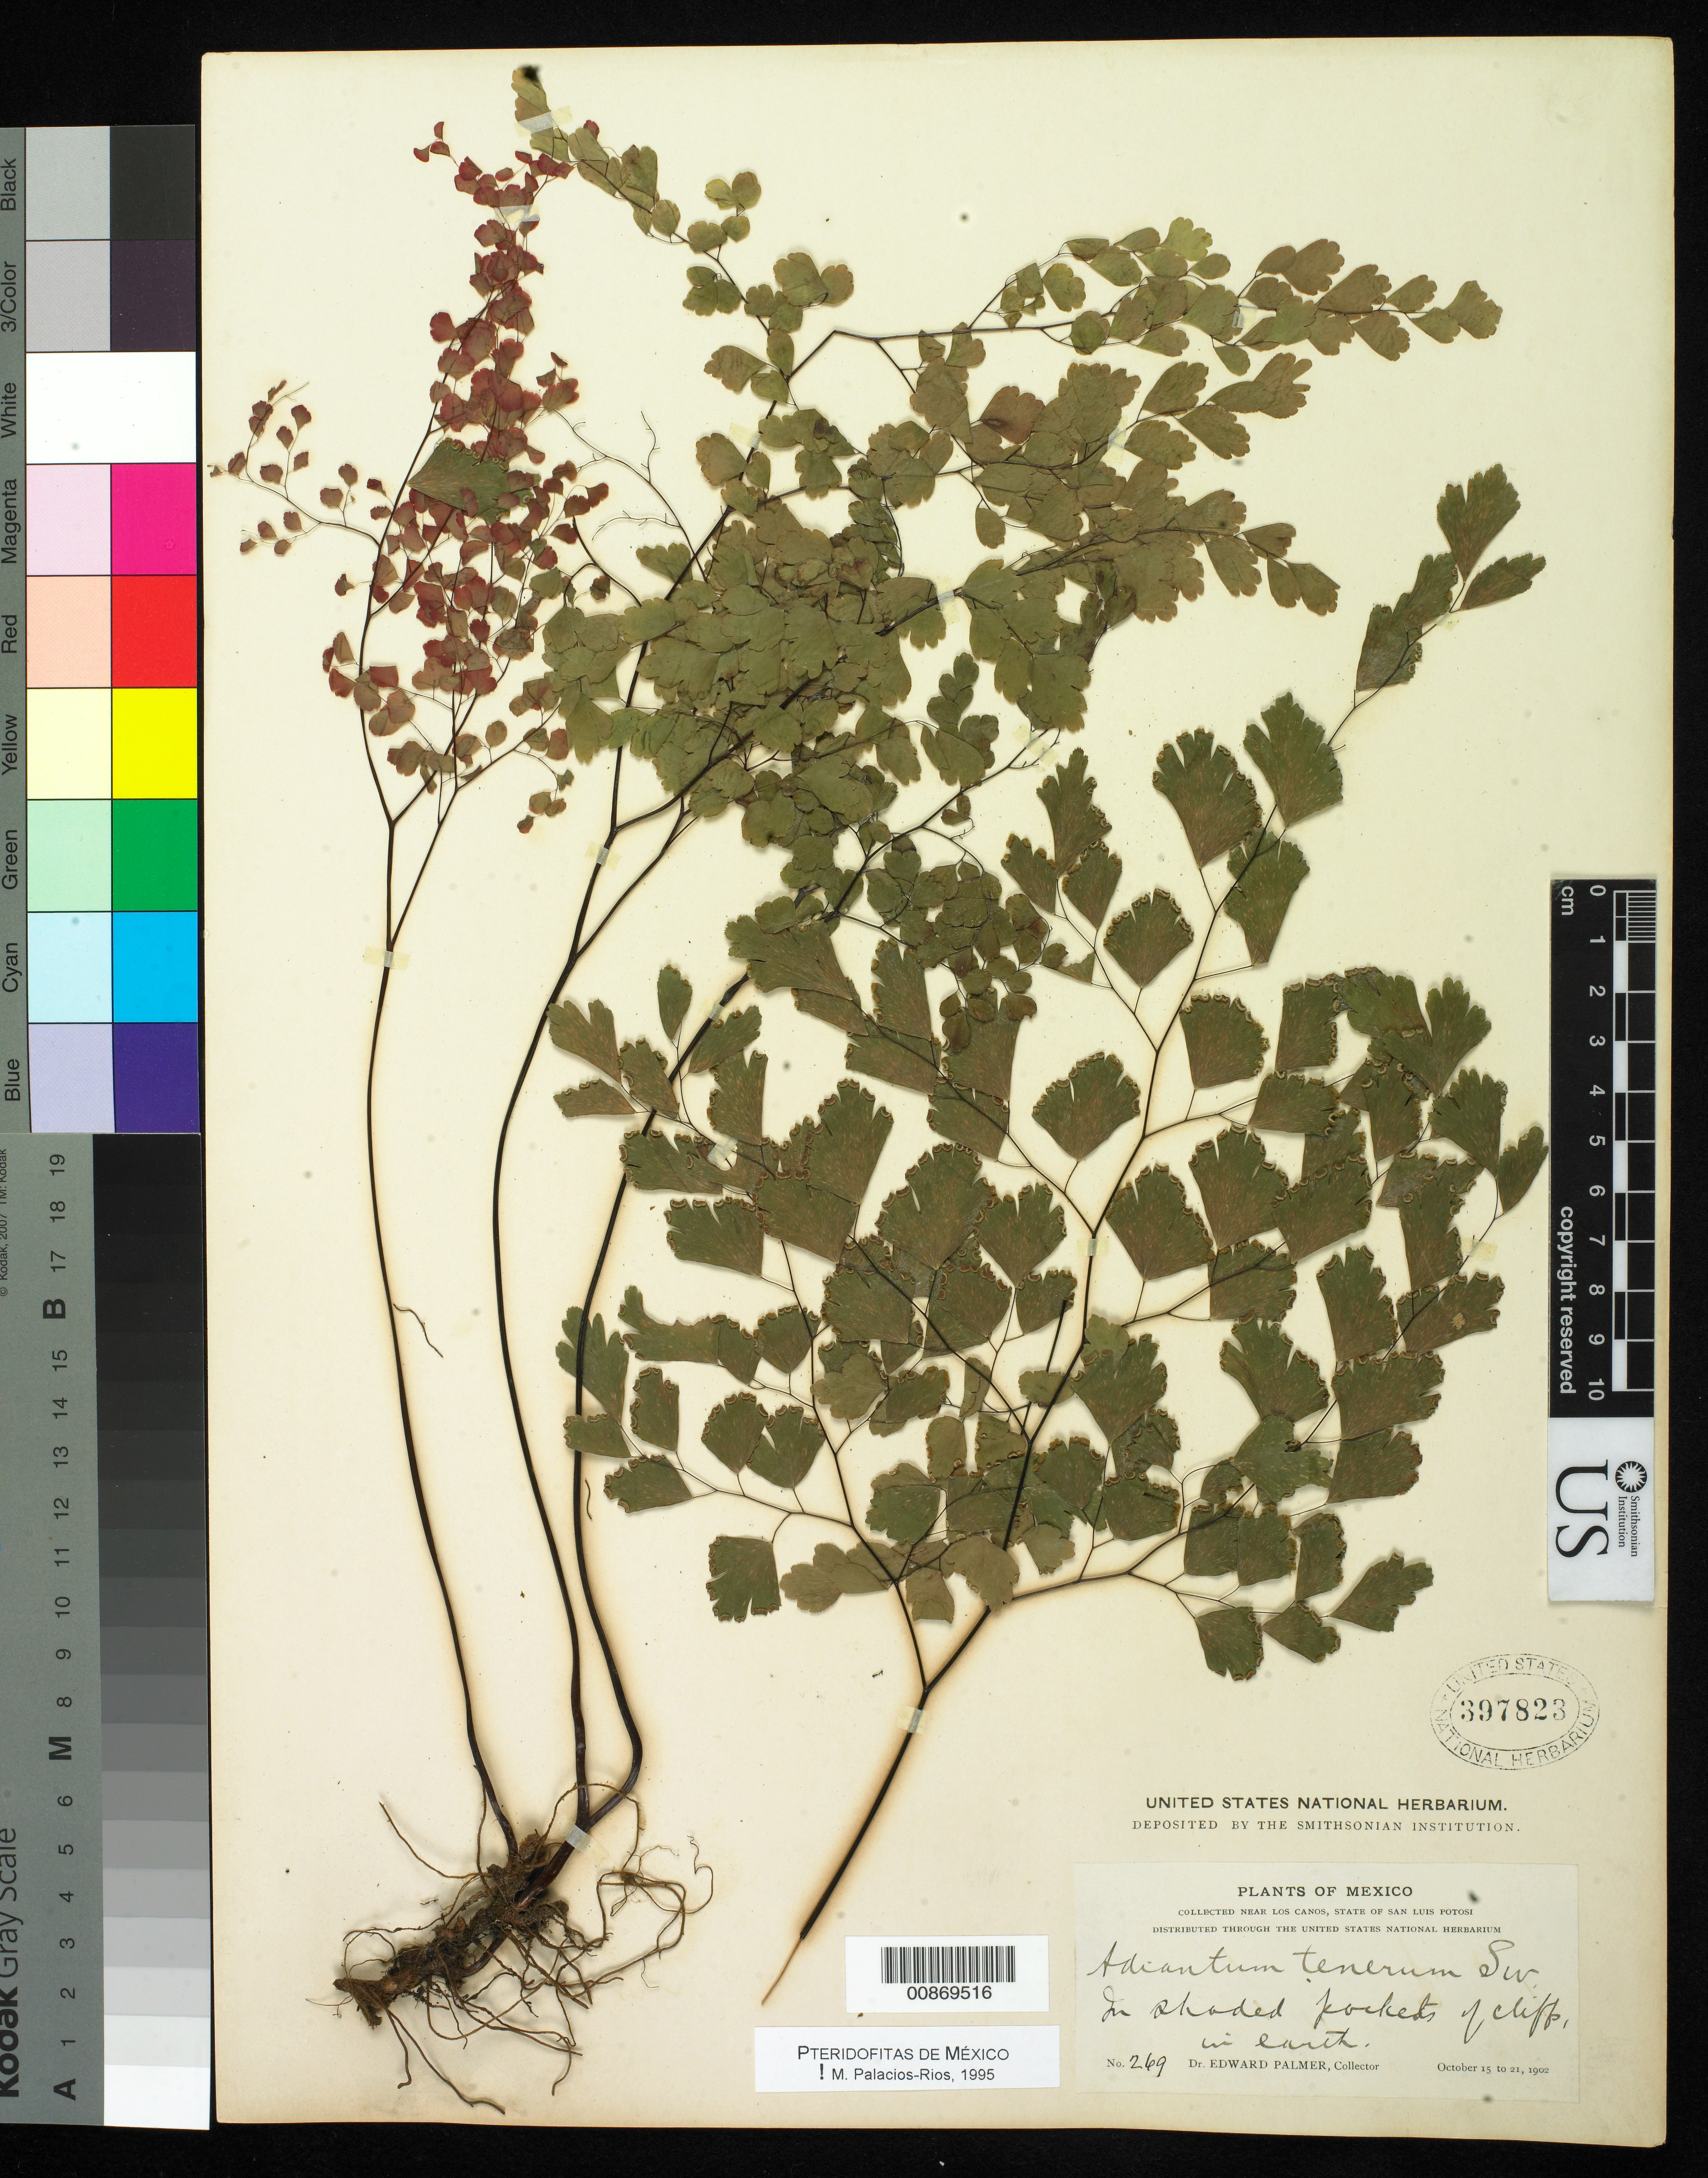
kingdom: Plantae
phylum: Tracheophyta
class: Polypodiopsida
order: Polypodiales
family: Pteridaceae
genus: Adiantum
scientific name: Adiantum tenerum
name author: Sw.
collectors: E. Palmer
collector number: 269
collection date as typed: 15 Oct 1902 to 21 Oct 1902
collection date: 1902-10-15/1902-10-21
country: Mexico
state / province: San Luis Potosí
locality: Near Los Canos, San Luis Potosí.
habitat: In shaded pockets of cliffs in earth.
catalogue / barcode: US 397823